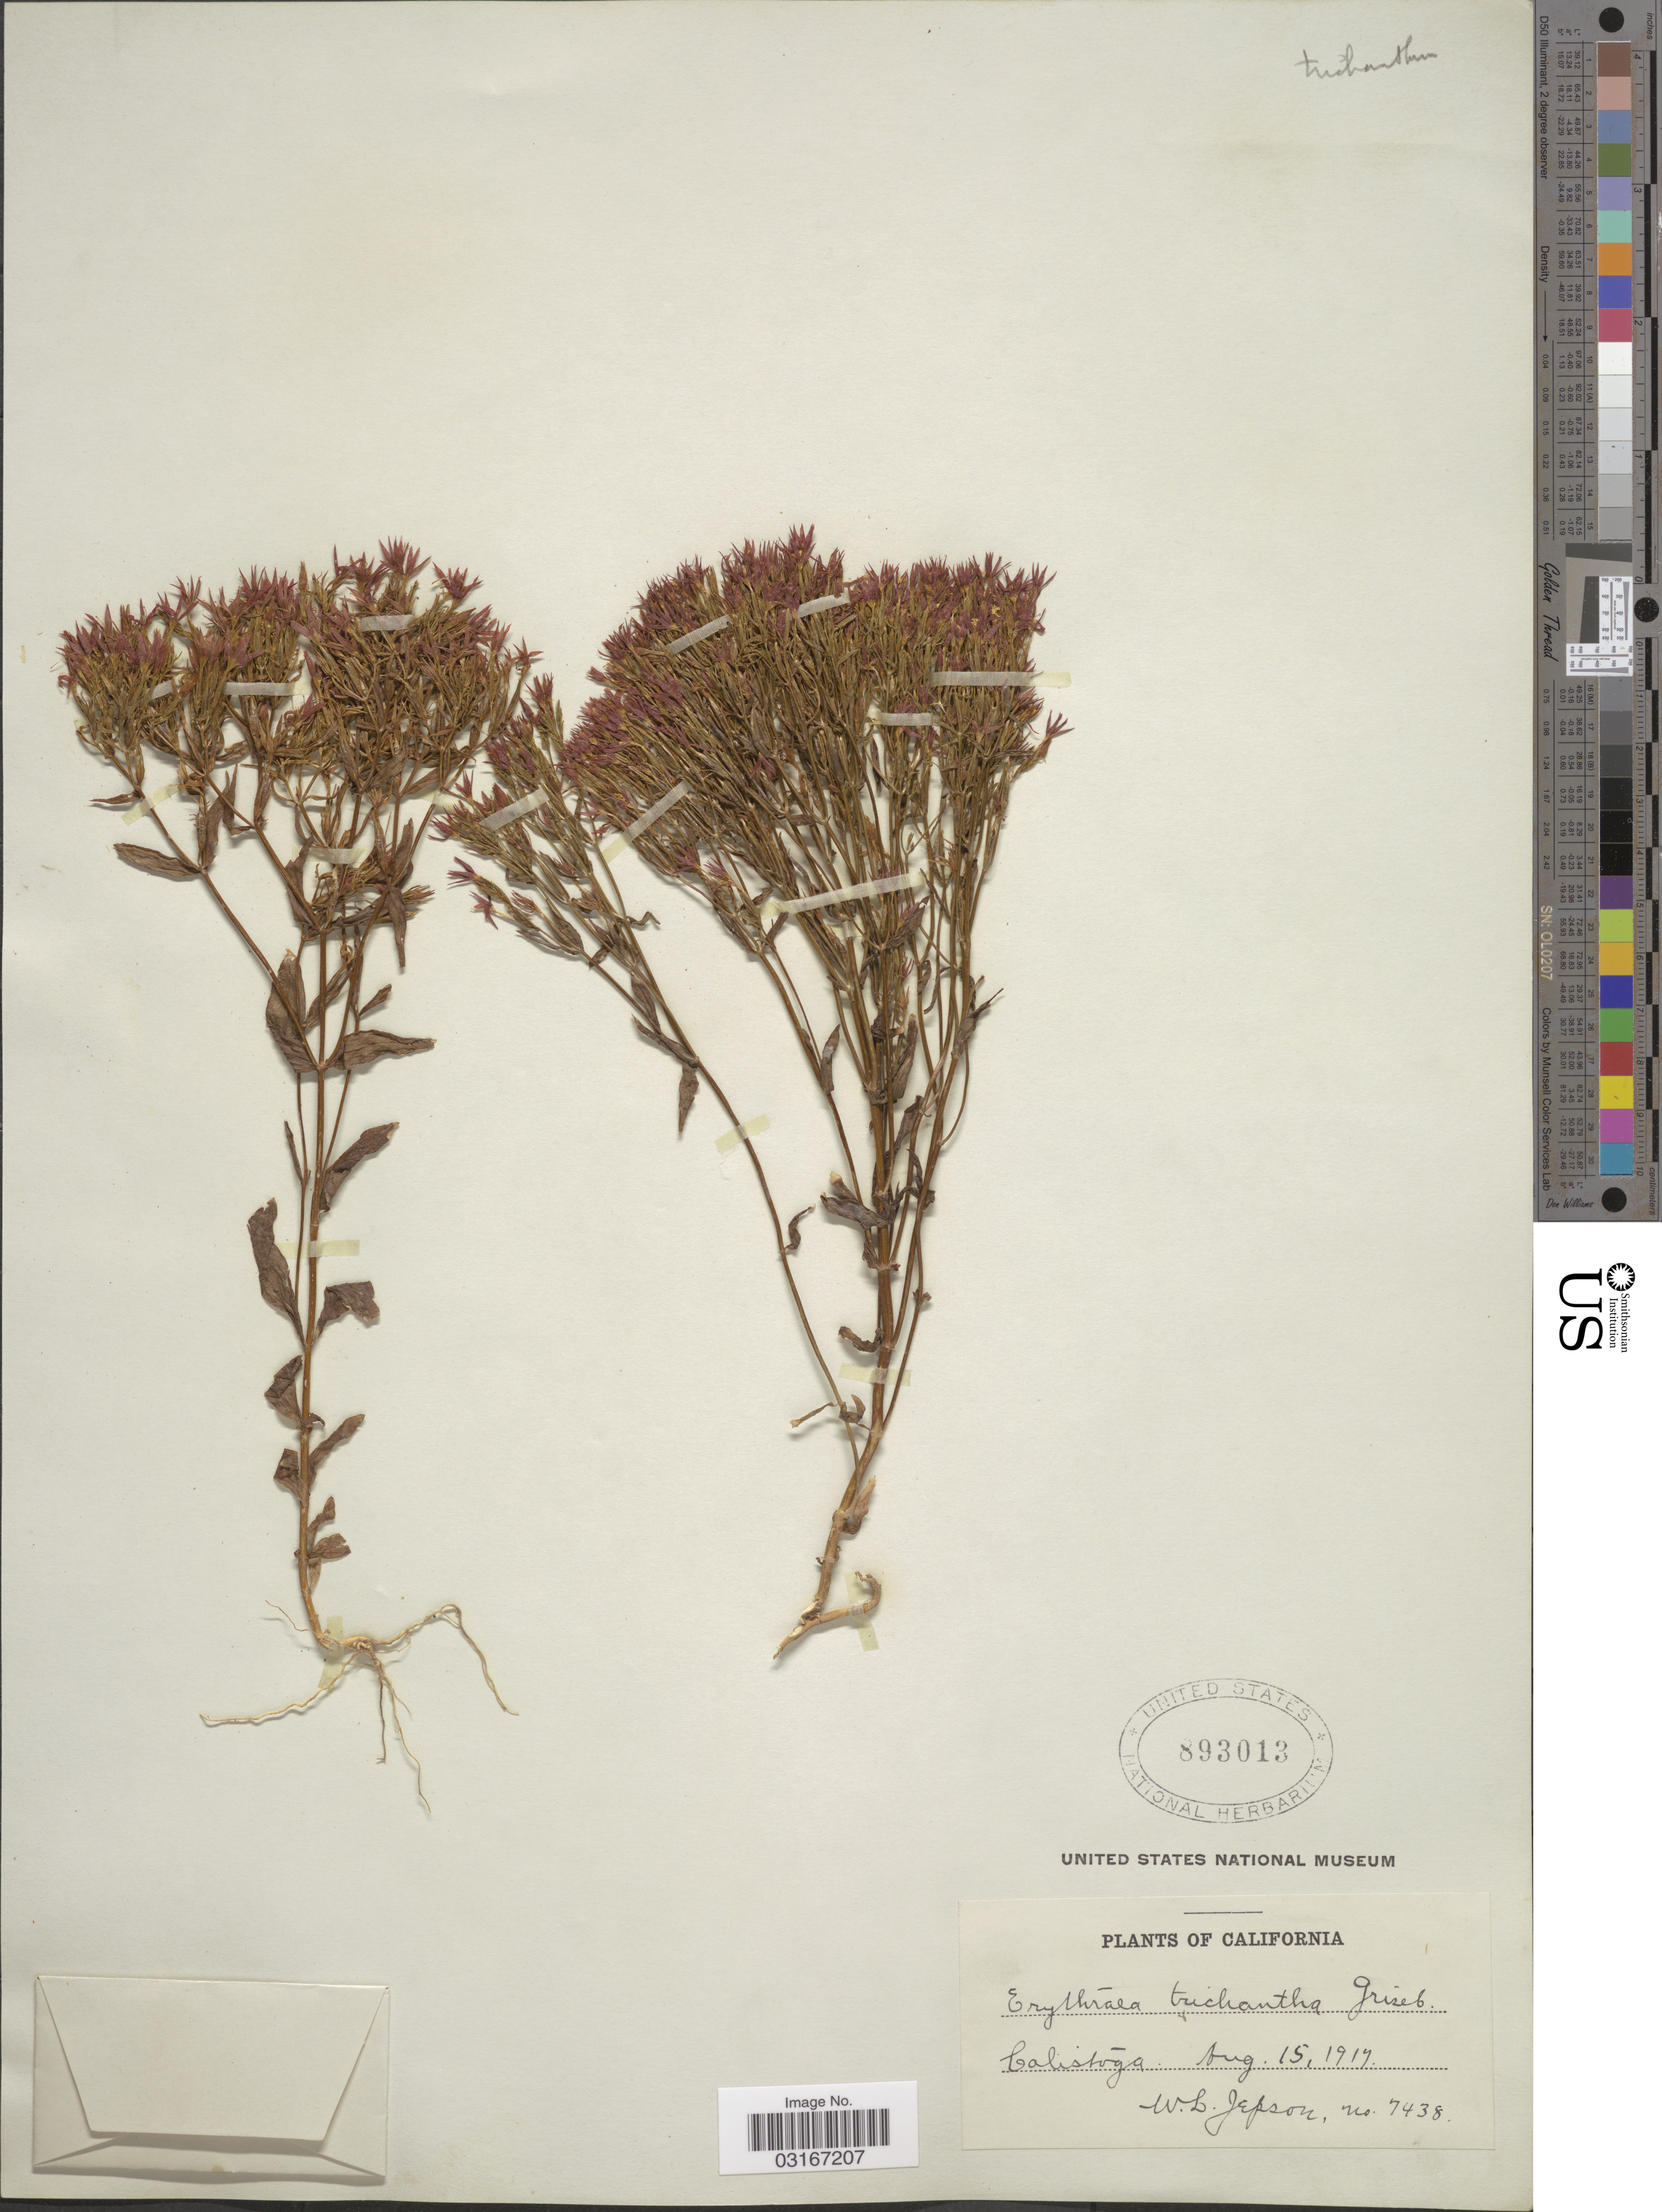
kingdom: Plantae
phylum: Tracheophyta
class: Magnoliopsida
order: Gentianales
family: Gentianaceae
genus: Centaurium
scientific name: Centaurium trichanthum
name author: (Griseb.) B.L. Rob.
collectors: W. L. Jepson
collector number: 7438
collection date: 1917-08-15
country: United States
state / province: California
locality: Calistoga.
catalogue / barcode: US 893013